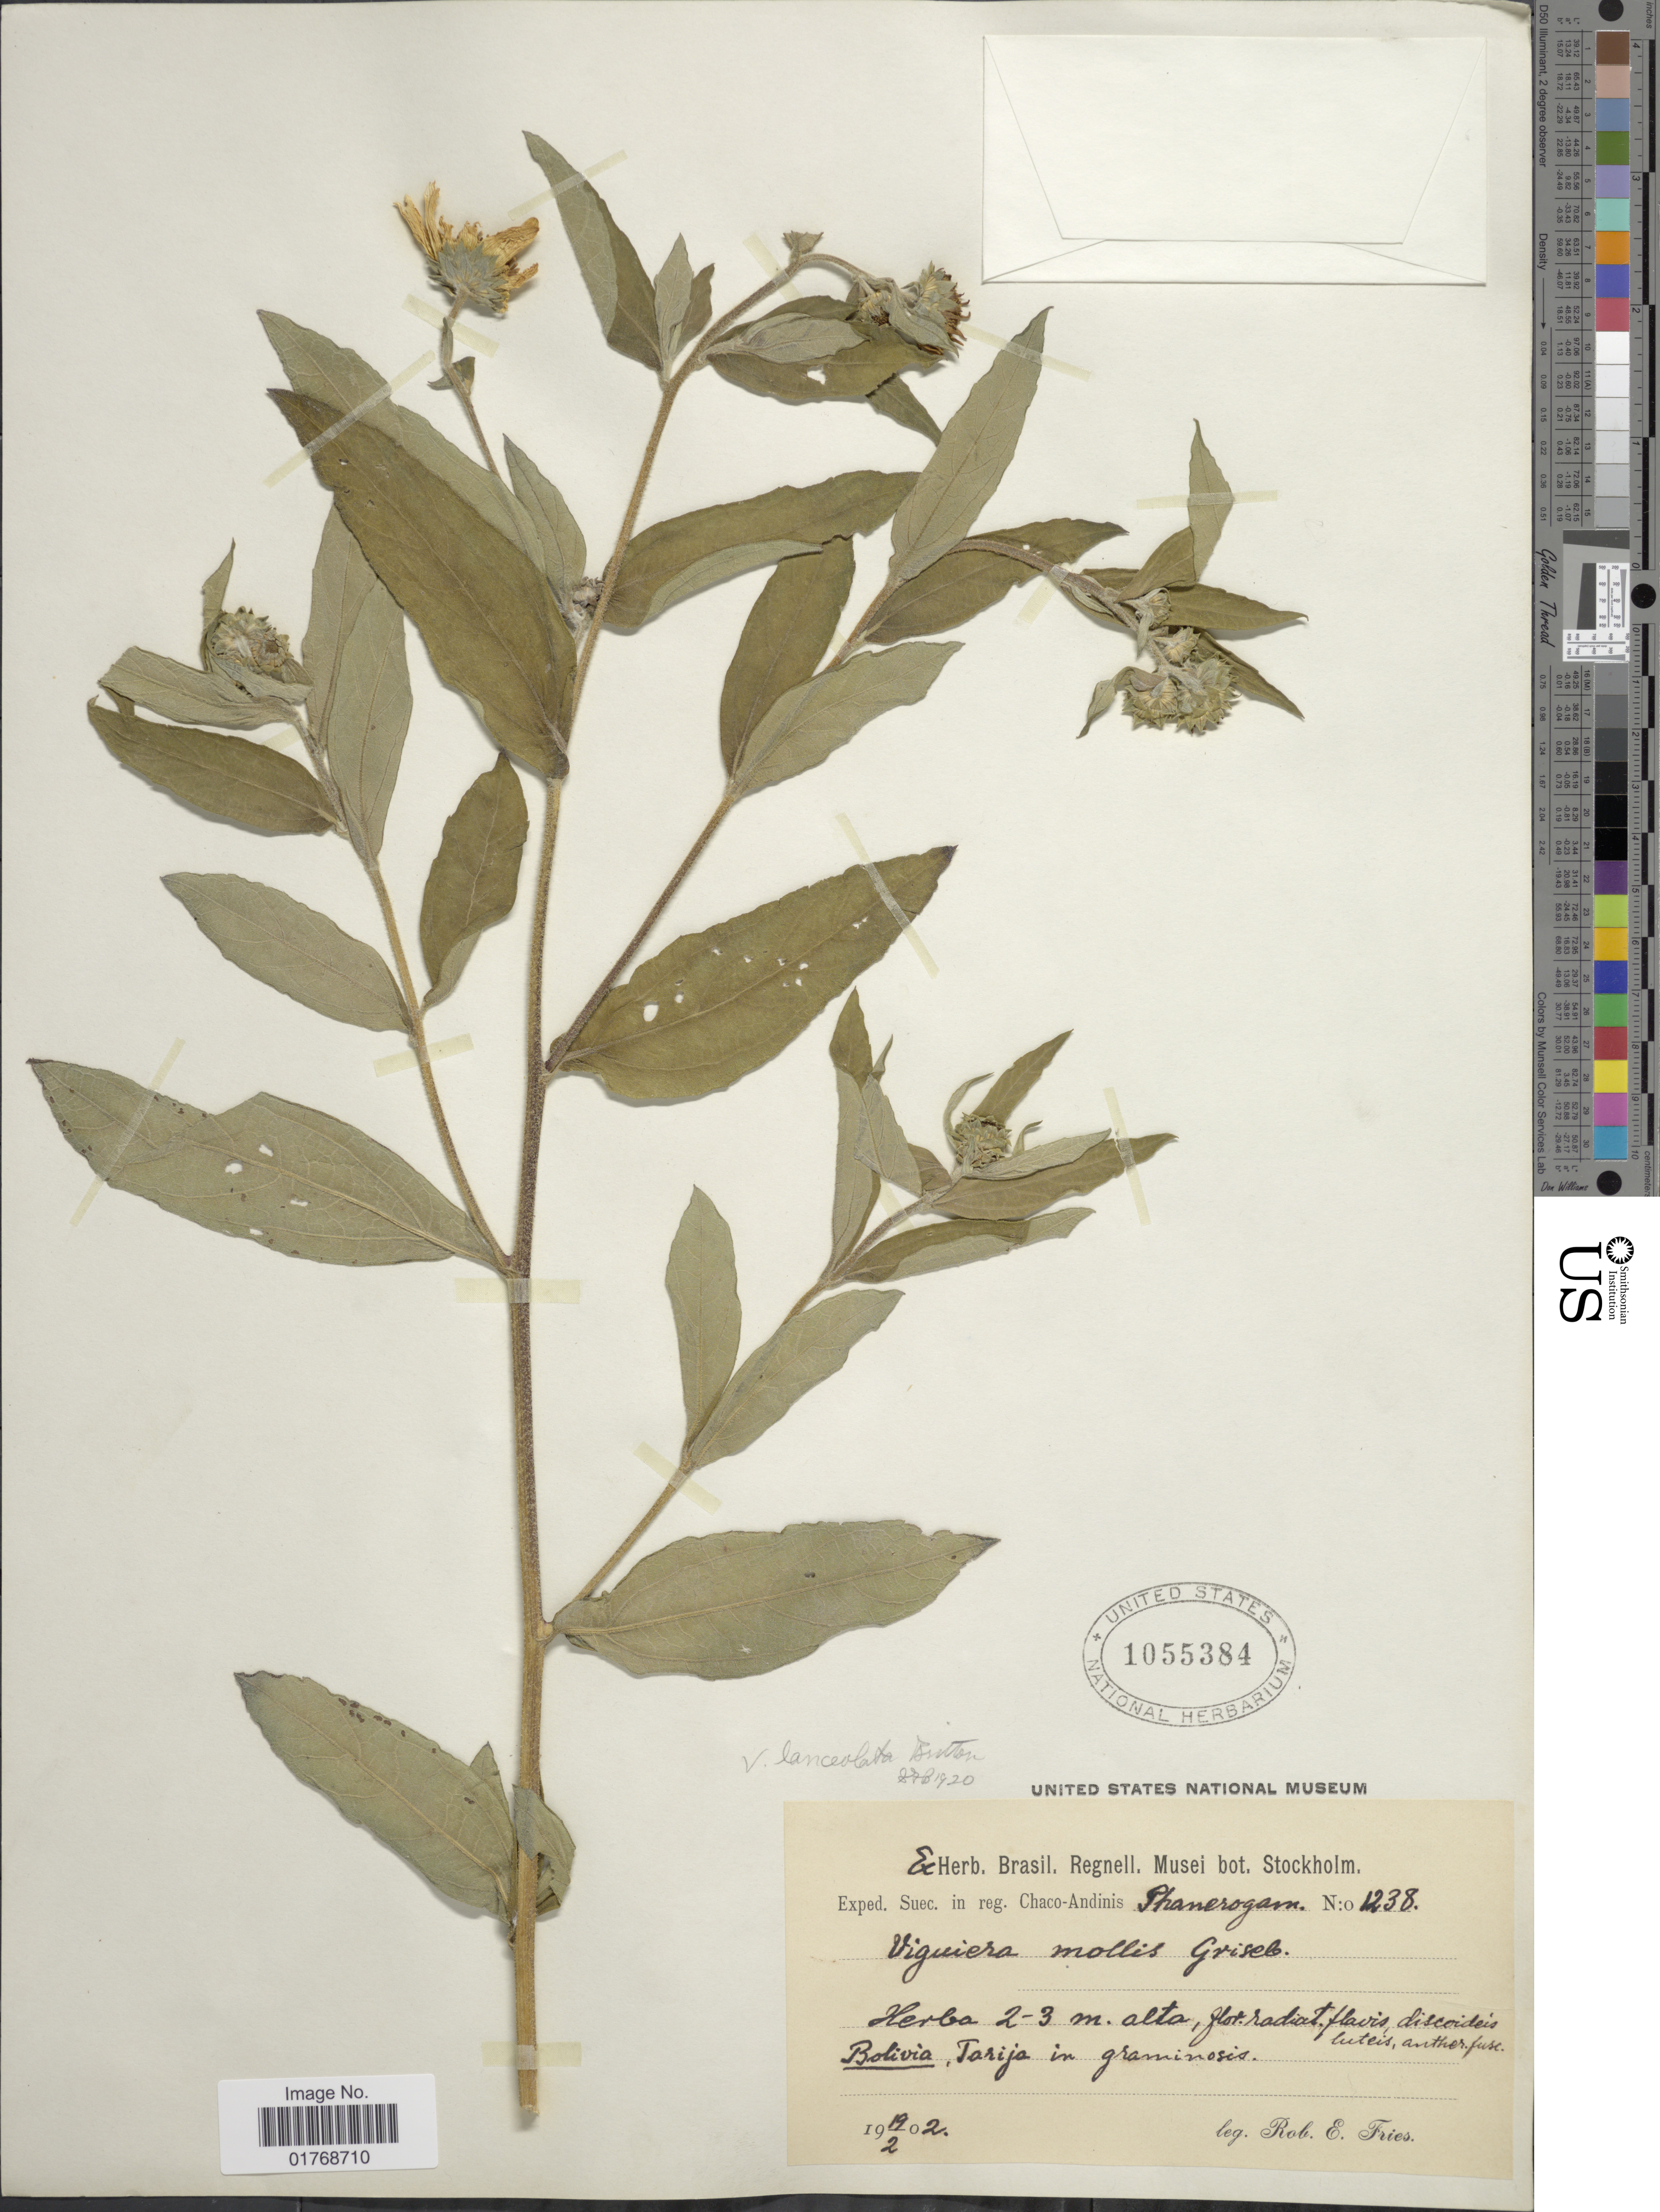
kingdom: Plantae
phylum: Tracheophyta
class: Magnoliopsida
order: Asterales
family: Asteraceae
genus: Viguiera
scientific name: Viguiera laciniata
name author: A. Gray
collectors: R. E. Fries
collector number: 1238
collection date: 1902-02-19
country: Bolivia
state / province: Tarija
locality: Bolivia, Tarija in graminosis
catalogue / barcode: US 1055384